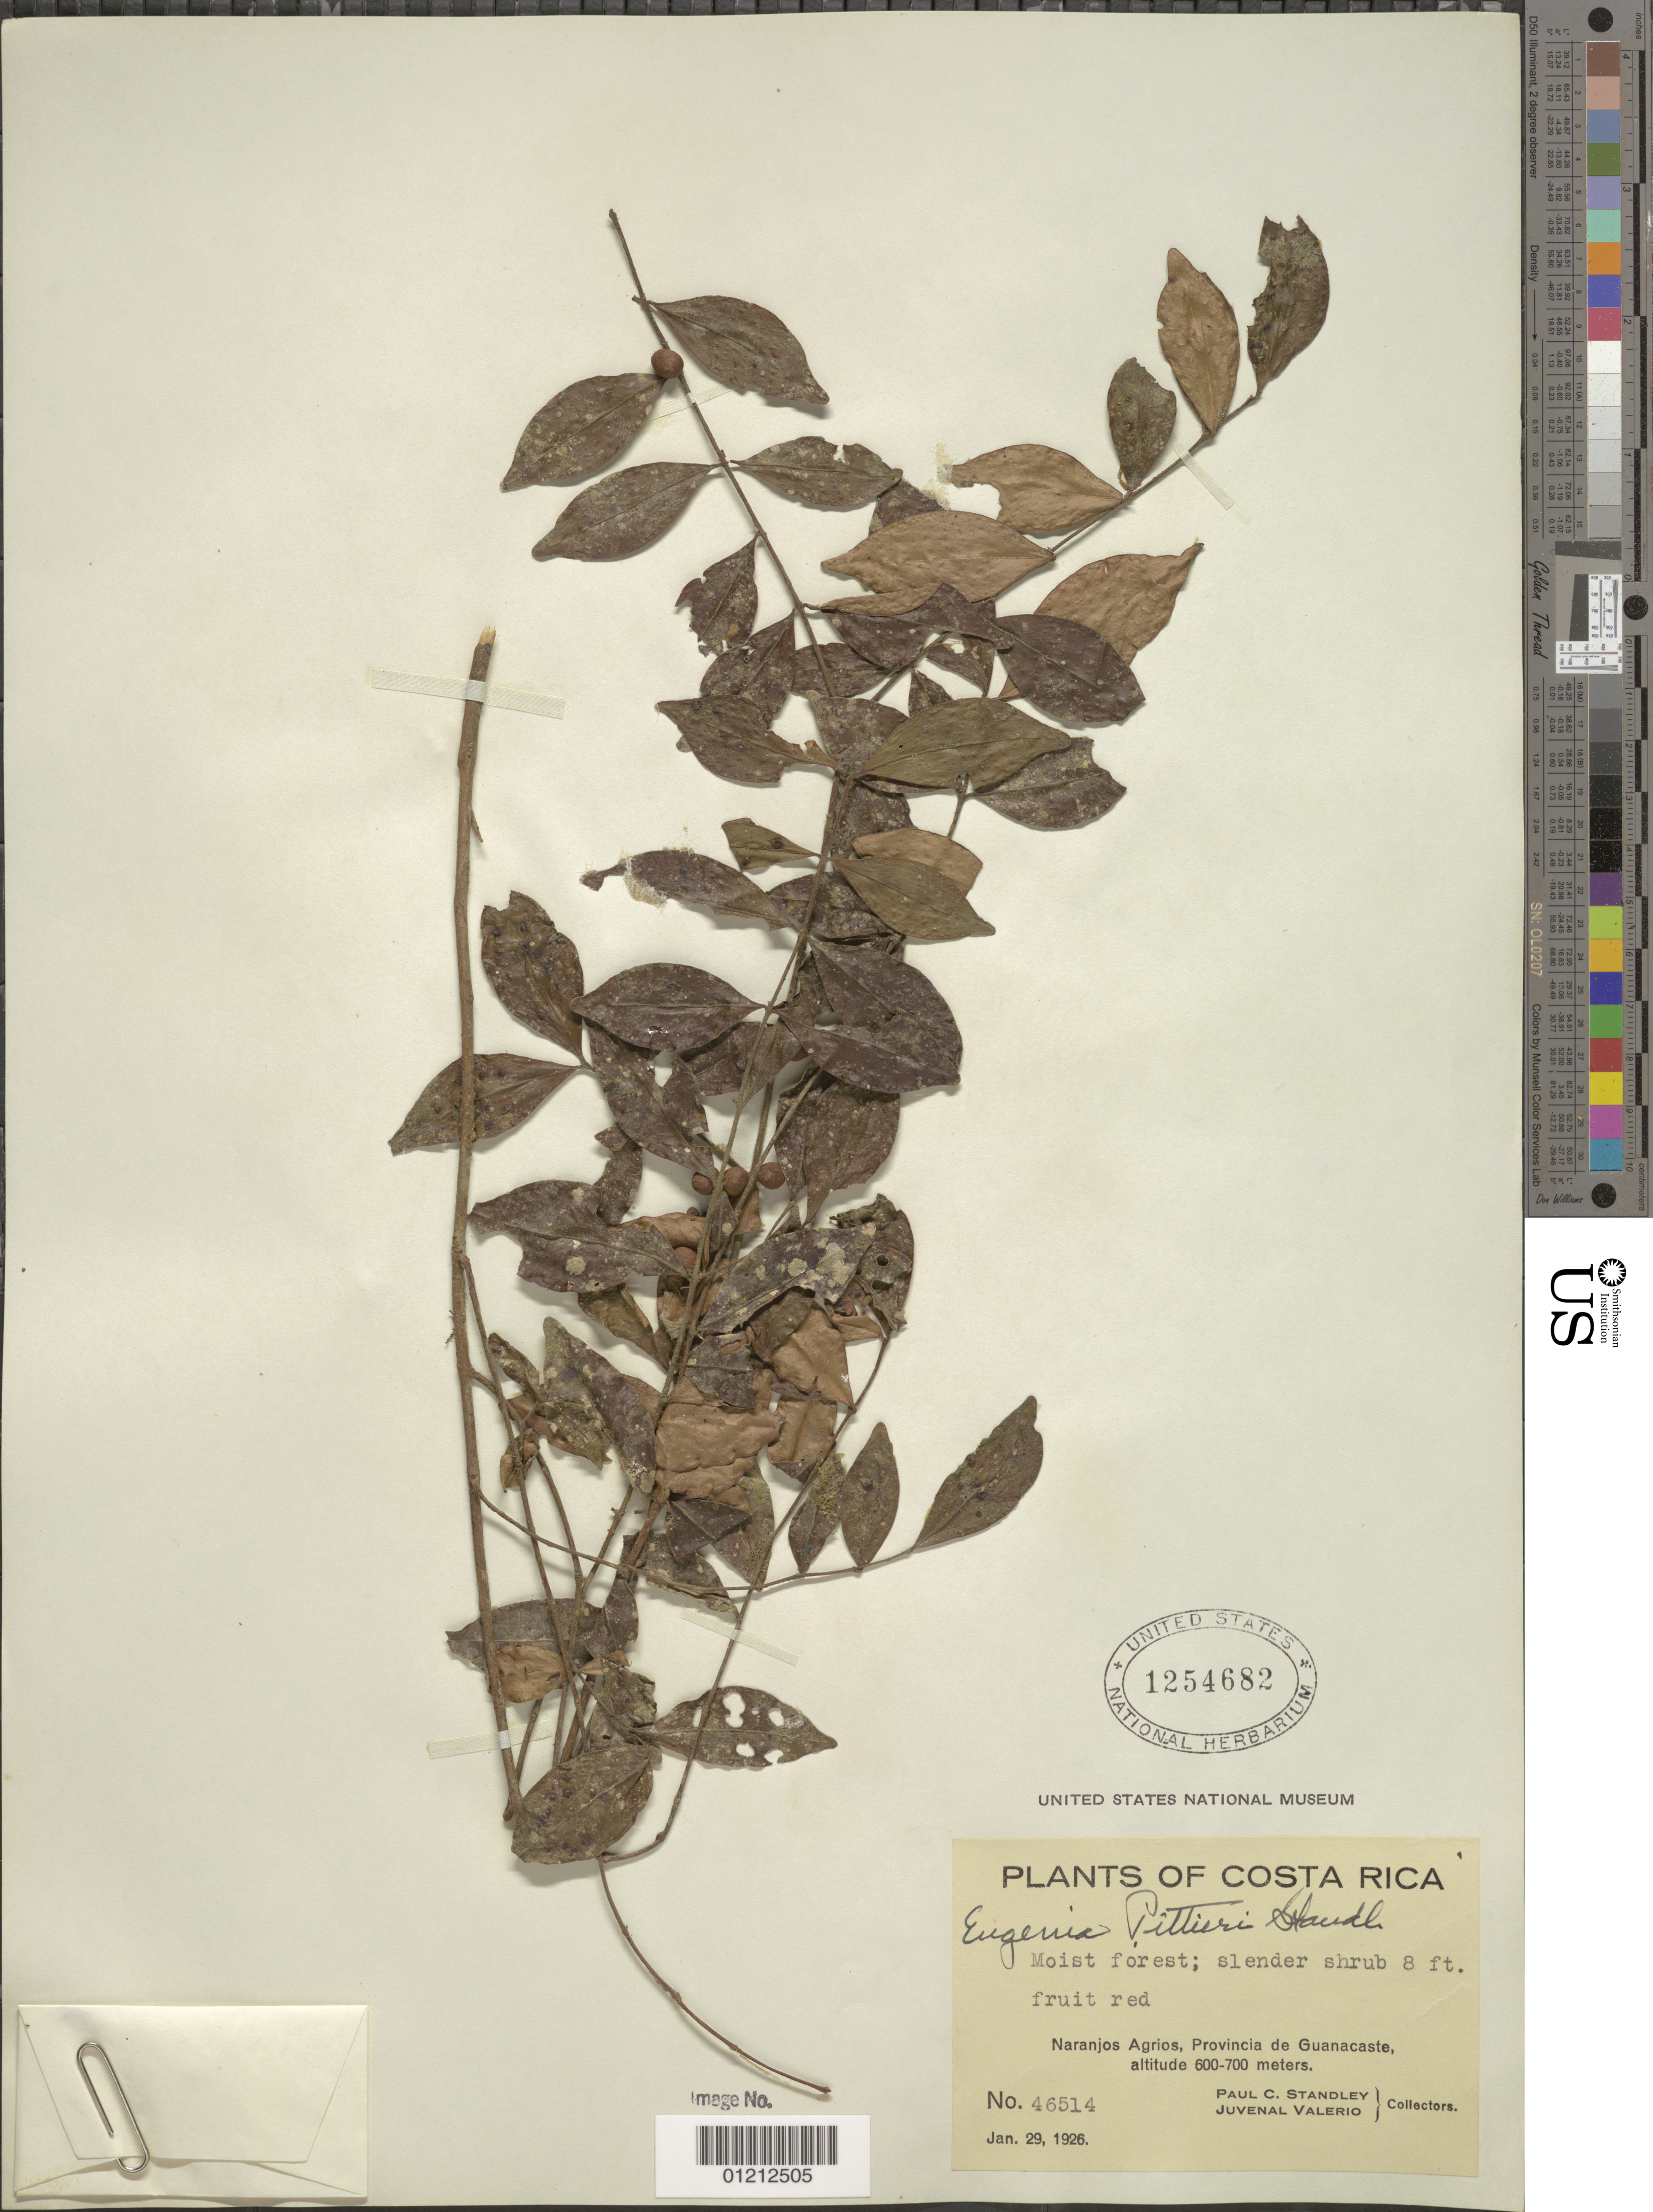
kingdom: Plantae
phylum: Tracheophyta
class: Magnoliopsida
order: Myrtales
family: Myrtaceae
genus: Eugenia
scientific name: Eugenia pittieri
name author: Standl.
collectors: P. C. Standley & J. Valerio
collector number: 46514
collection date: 1926-01-29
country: Costa Rica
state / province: Guanacaste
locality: Naranjos Agrios.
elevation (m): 600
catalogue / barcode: US 1254682